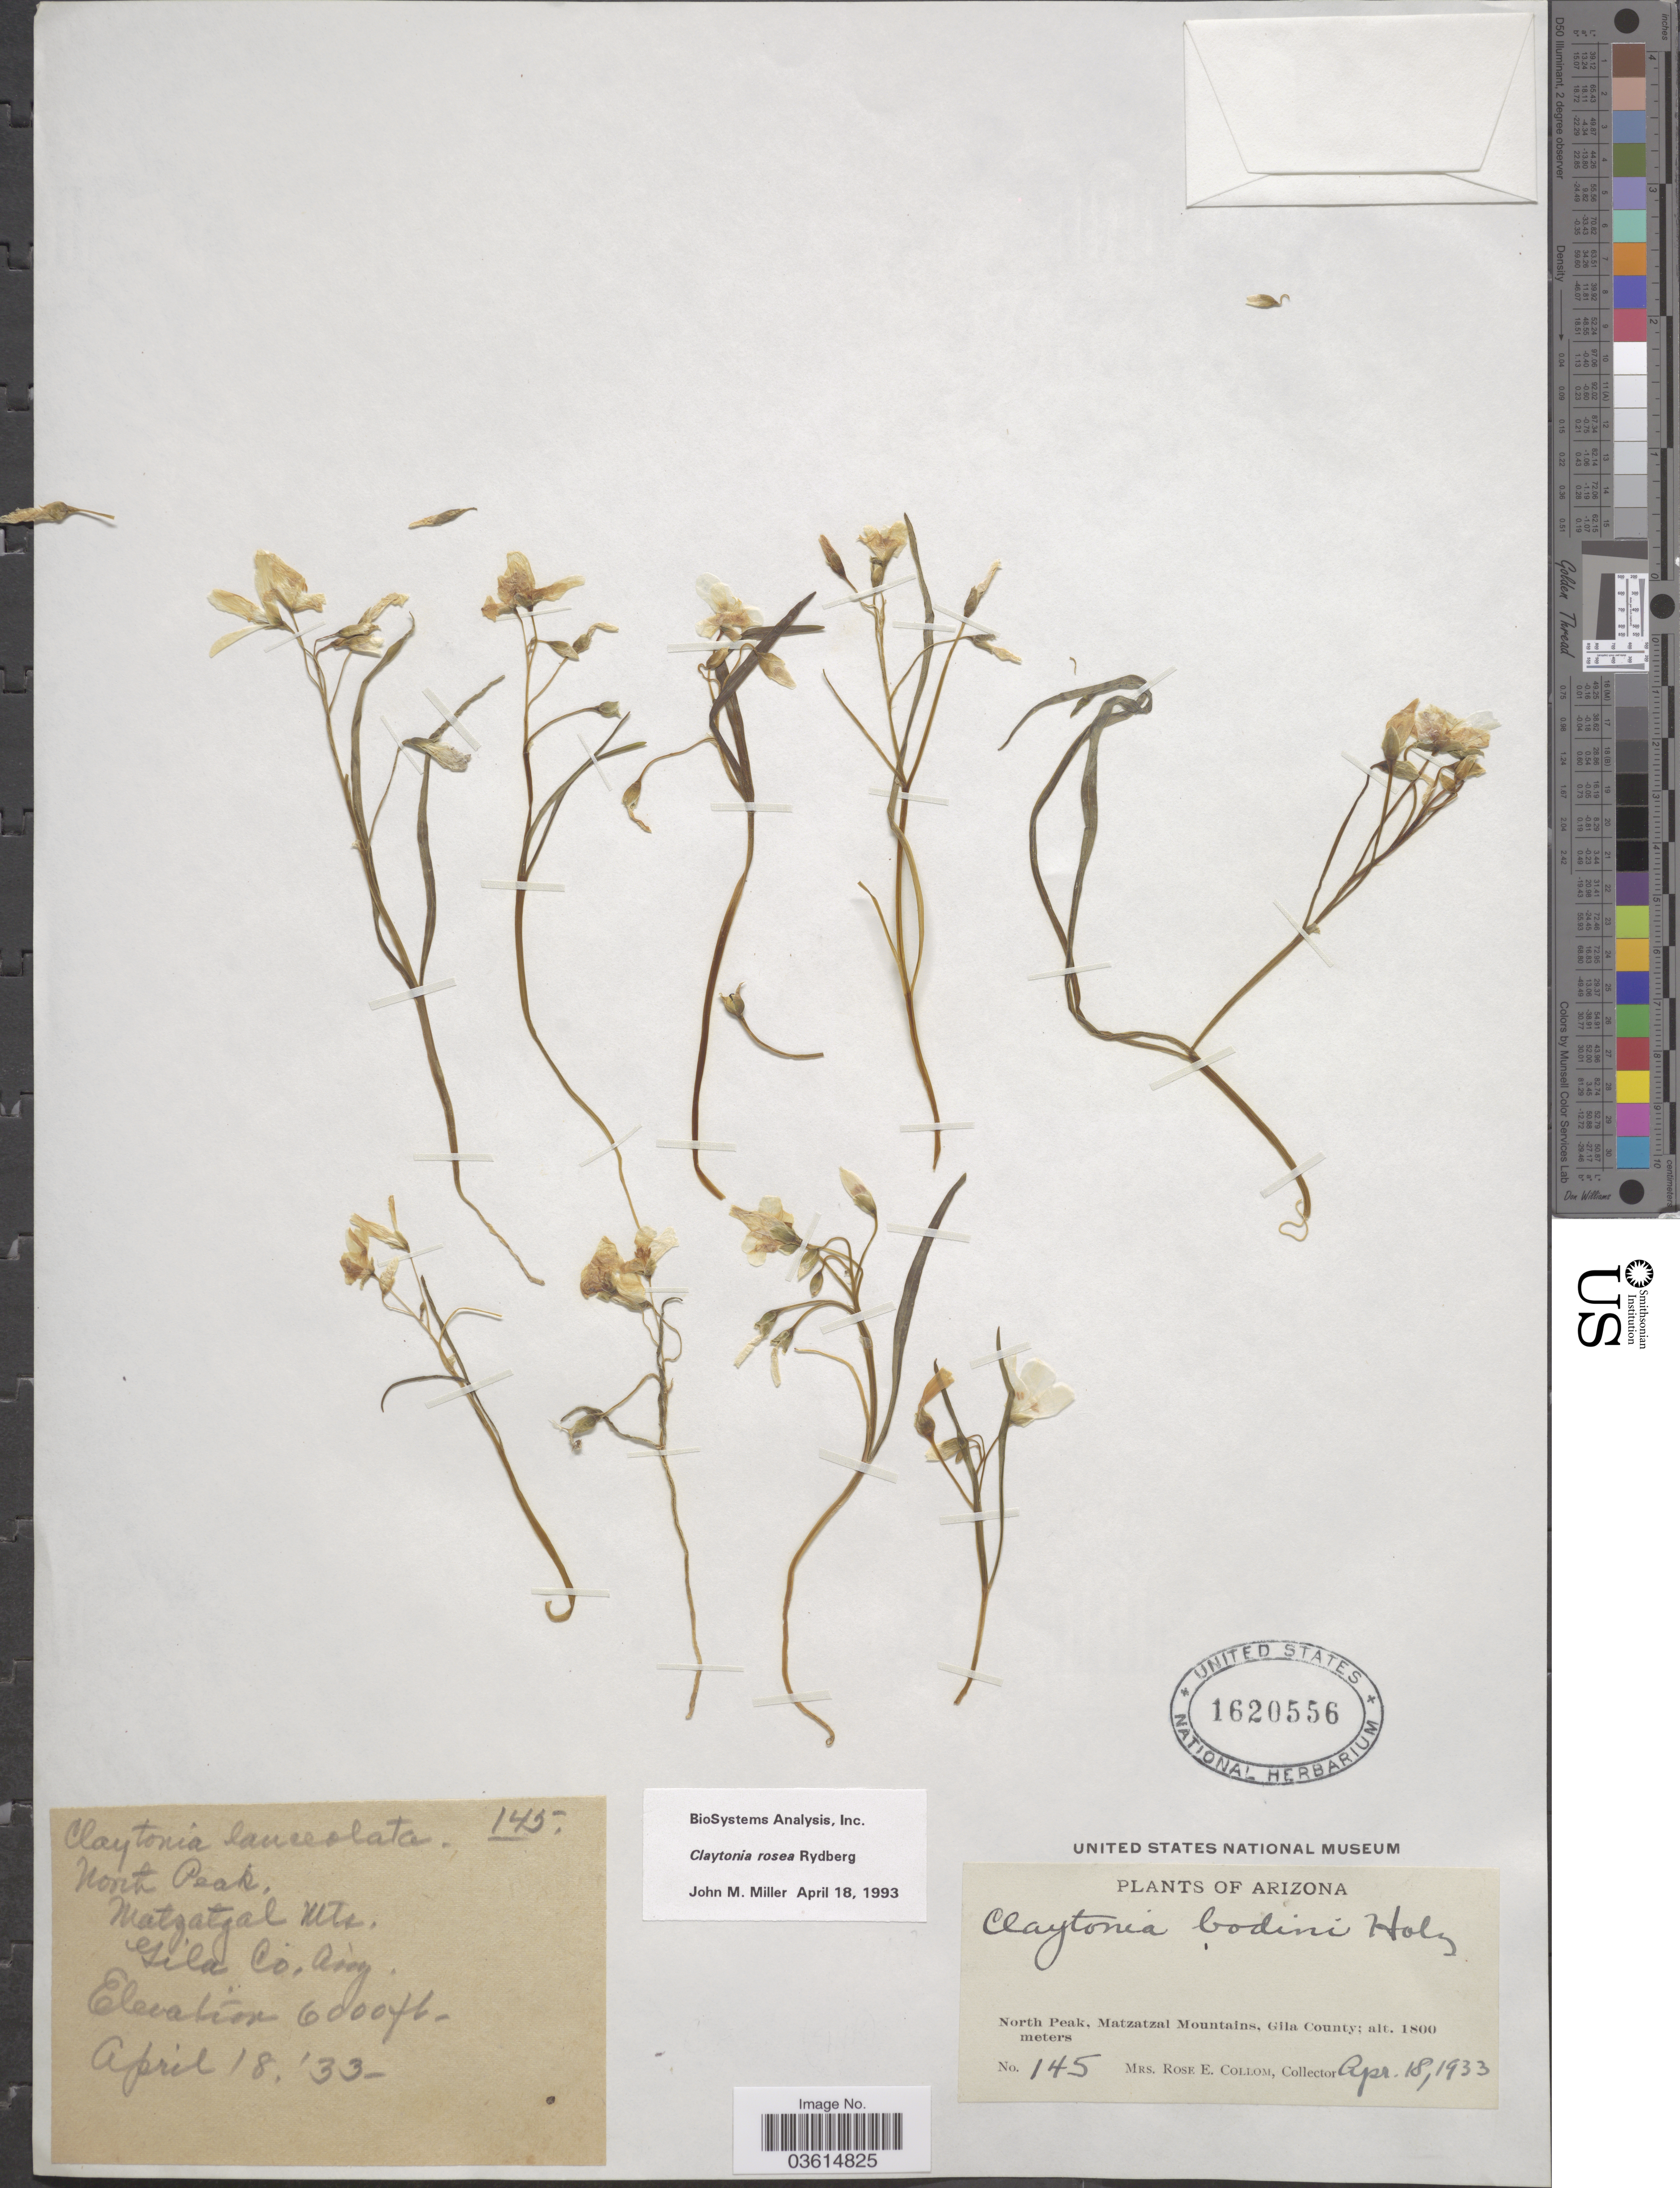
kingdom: Plantae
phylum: Tracheophyta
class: Magnoliopsida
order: Caryophyllales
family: Montiaceae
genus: Claytonia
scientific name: Claytonia rosea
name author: Rydb.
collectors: R. E. Collom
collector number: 145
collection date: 1933-04-18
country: United States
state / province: Arizona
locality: North Peak, Matzatzal Mountains, Gila County.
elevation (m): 1829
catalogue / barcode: US 1620556